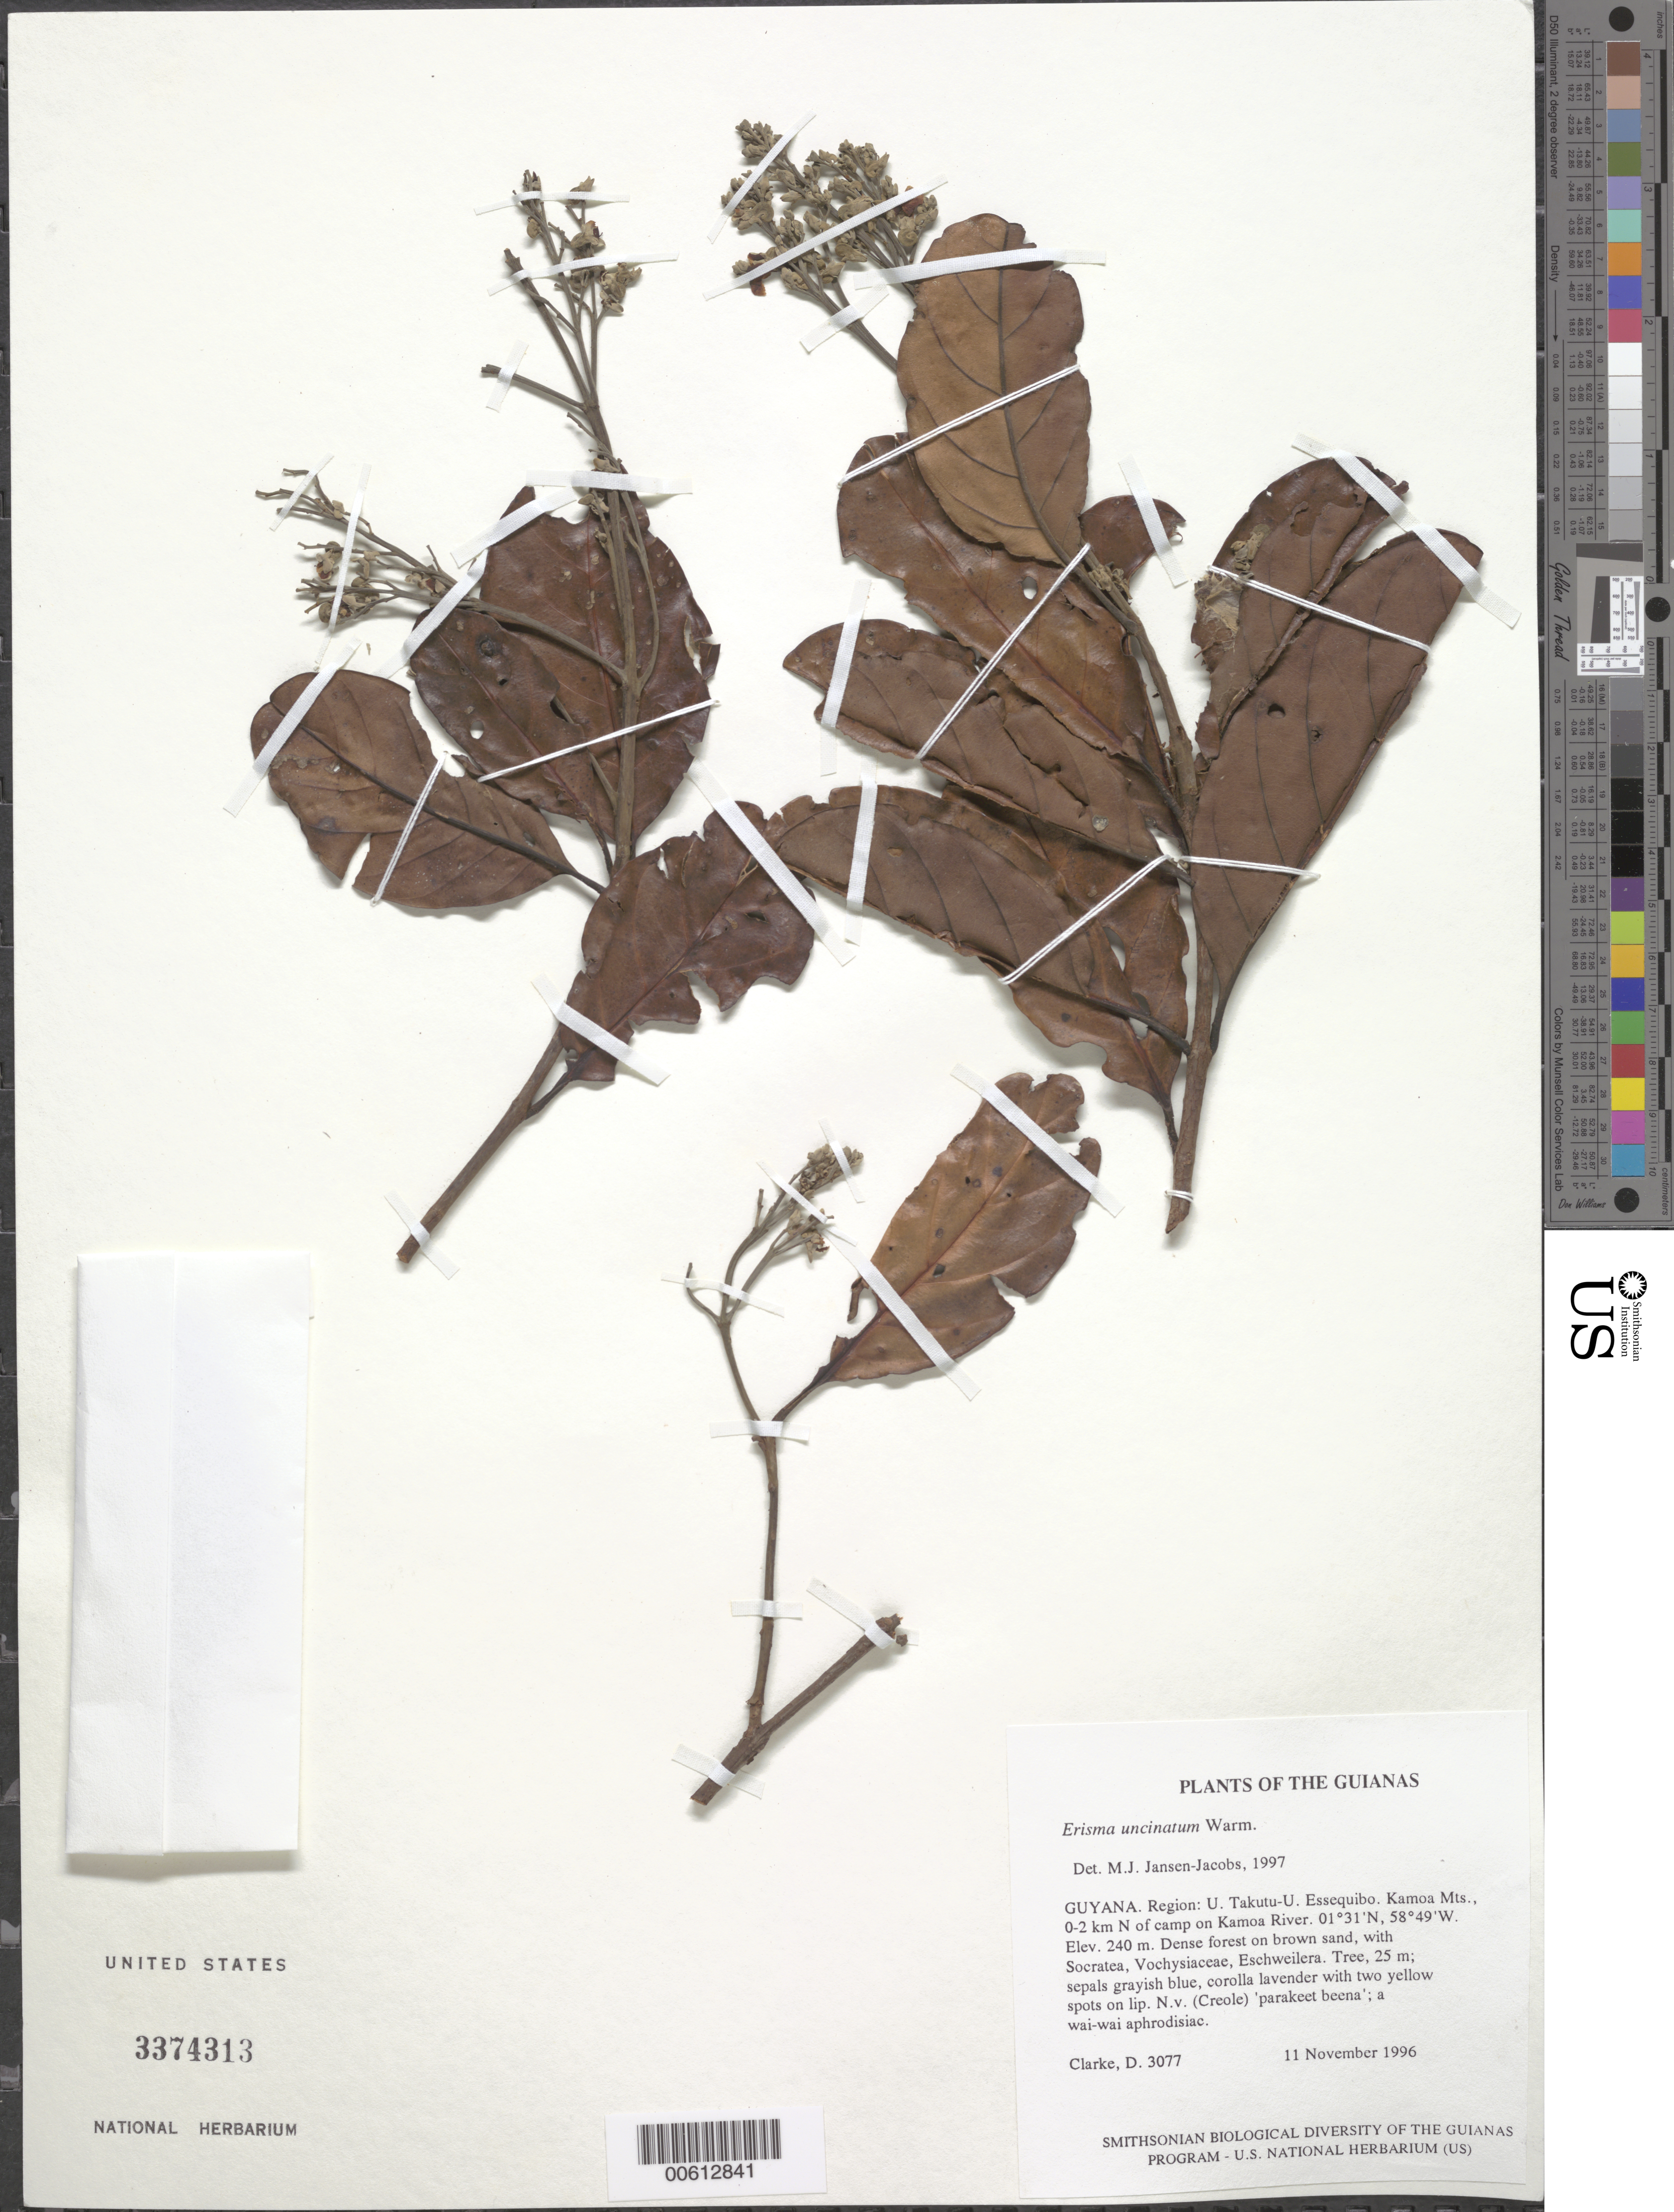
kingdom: Plantae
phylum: Tracheophyta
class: Magnoliopsida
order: Gentianales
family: Apocynaceae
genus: Odontadenia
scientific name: Odontadenia macrantha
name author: (Roem. & Schult.) Markgr.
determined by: Allorge, L.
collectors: H. D. Clarke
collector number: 3076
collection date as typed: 10 November 1996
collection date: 1996-11-10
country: Guyana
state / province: U. Takutu-U. Essequibo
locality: Kamoa Mts., just below summit; 2 km N of camp on Kamoa River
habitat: Dense forest on brown sand & granitic boulders, with Bactris, Clusiaceae, Myrtaceae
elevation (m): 450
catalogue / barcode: US 3374313